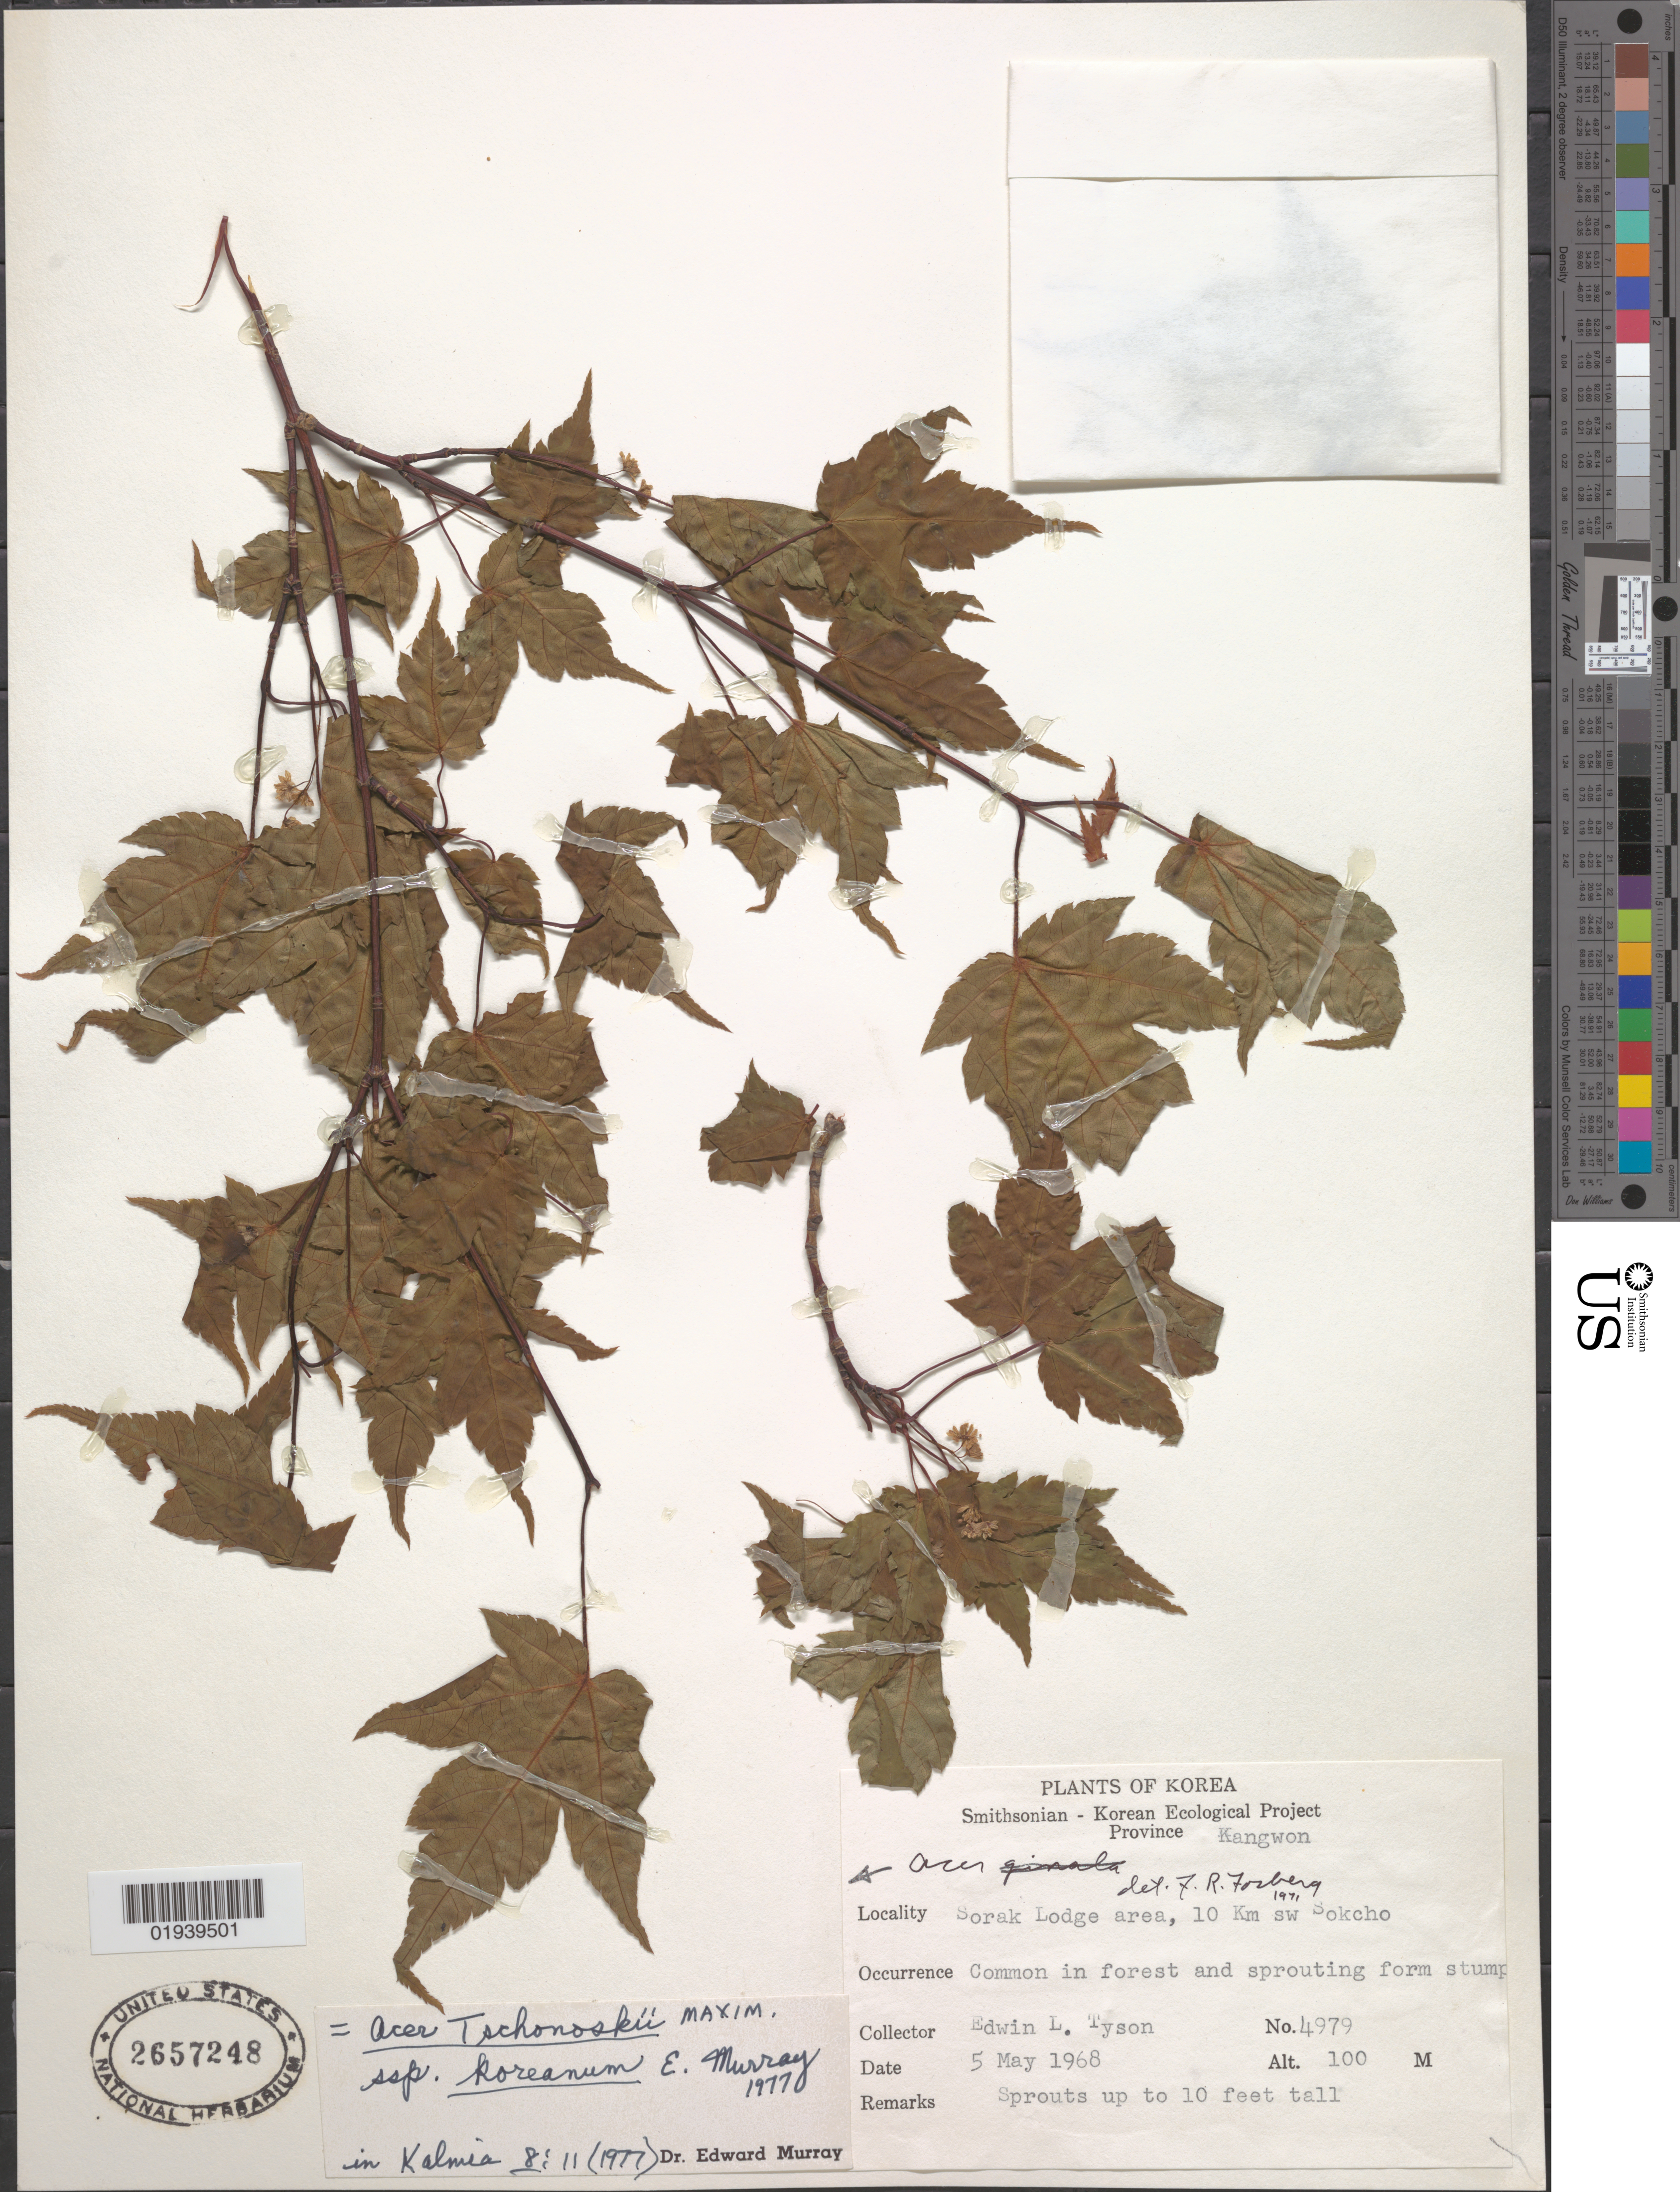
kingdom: Plantae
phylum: Tracheophyta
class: Magnoliopsida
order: Sapindales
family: Sapindaceae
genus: Acer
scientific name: Acer tschonoskii subsp. koreanum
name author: A.E. Murray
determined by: Murray, Edward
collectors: E. L. Tyson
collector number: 4979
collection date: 1968-05-05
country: South Korea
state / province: Gangwon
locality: Province Kangwon, Sorak Lodge area, 10 km SW Sokcho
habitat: Common in forest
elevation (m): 100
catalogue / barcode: US 2657248